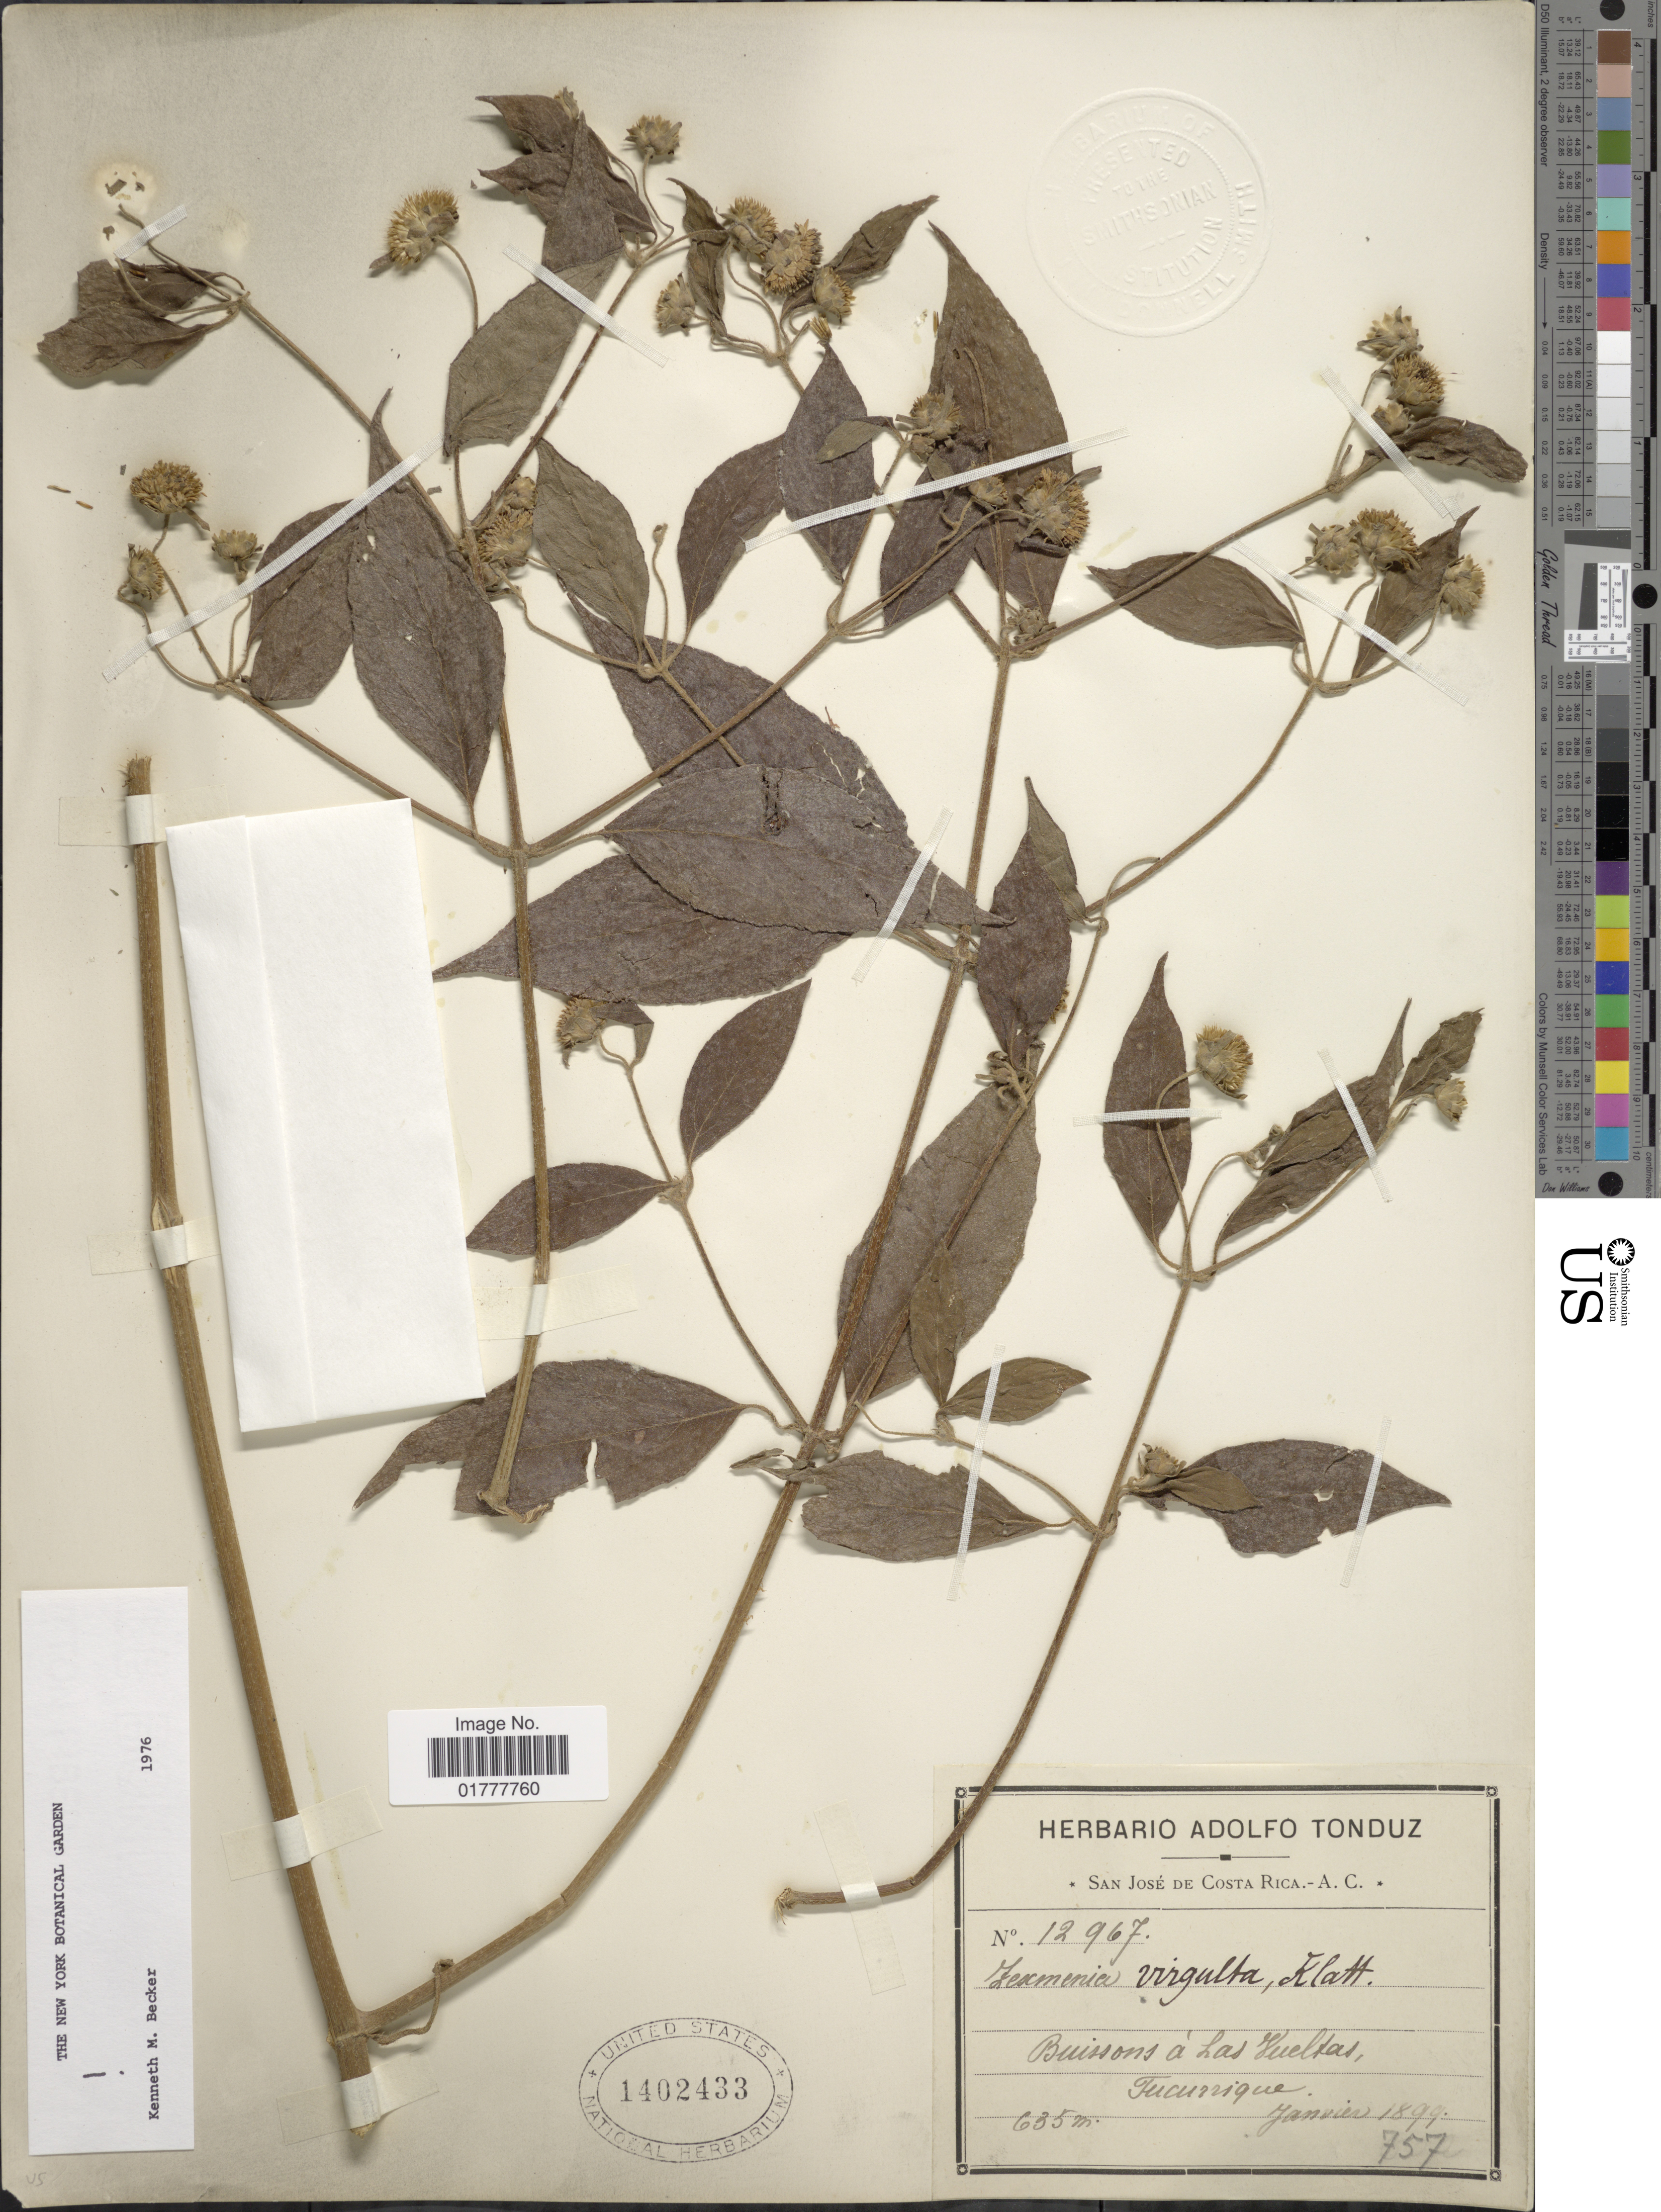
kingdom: Plantae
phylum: Tracheophyta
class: Magnoliopsida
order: Asterales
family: Asteraceae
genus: Zexmenia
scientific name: Zexmenia virgulta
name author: Klatt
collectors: ex Herb. Adolfo Tonduz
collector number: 12967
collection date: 1899-01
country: Costa Rica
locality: San Jose de Costa Rica. Buissons a las Vueltas, Tucurrique.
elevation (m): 635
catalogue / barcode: US 1402433